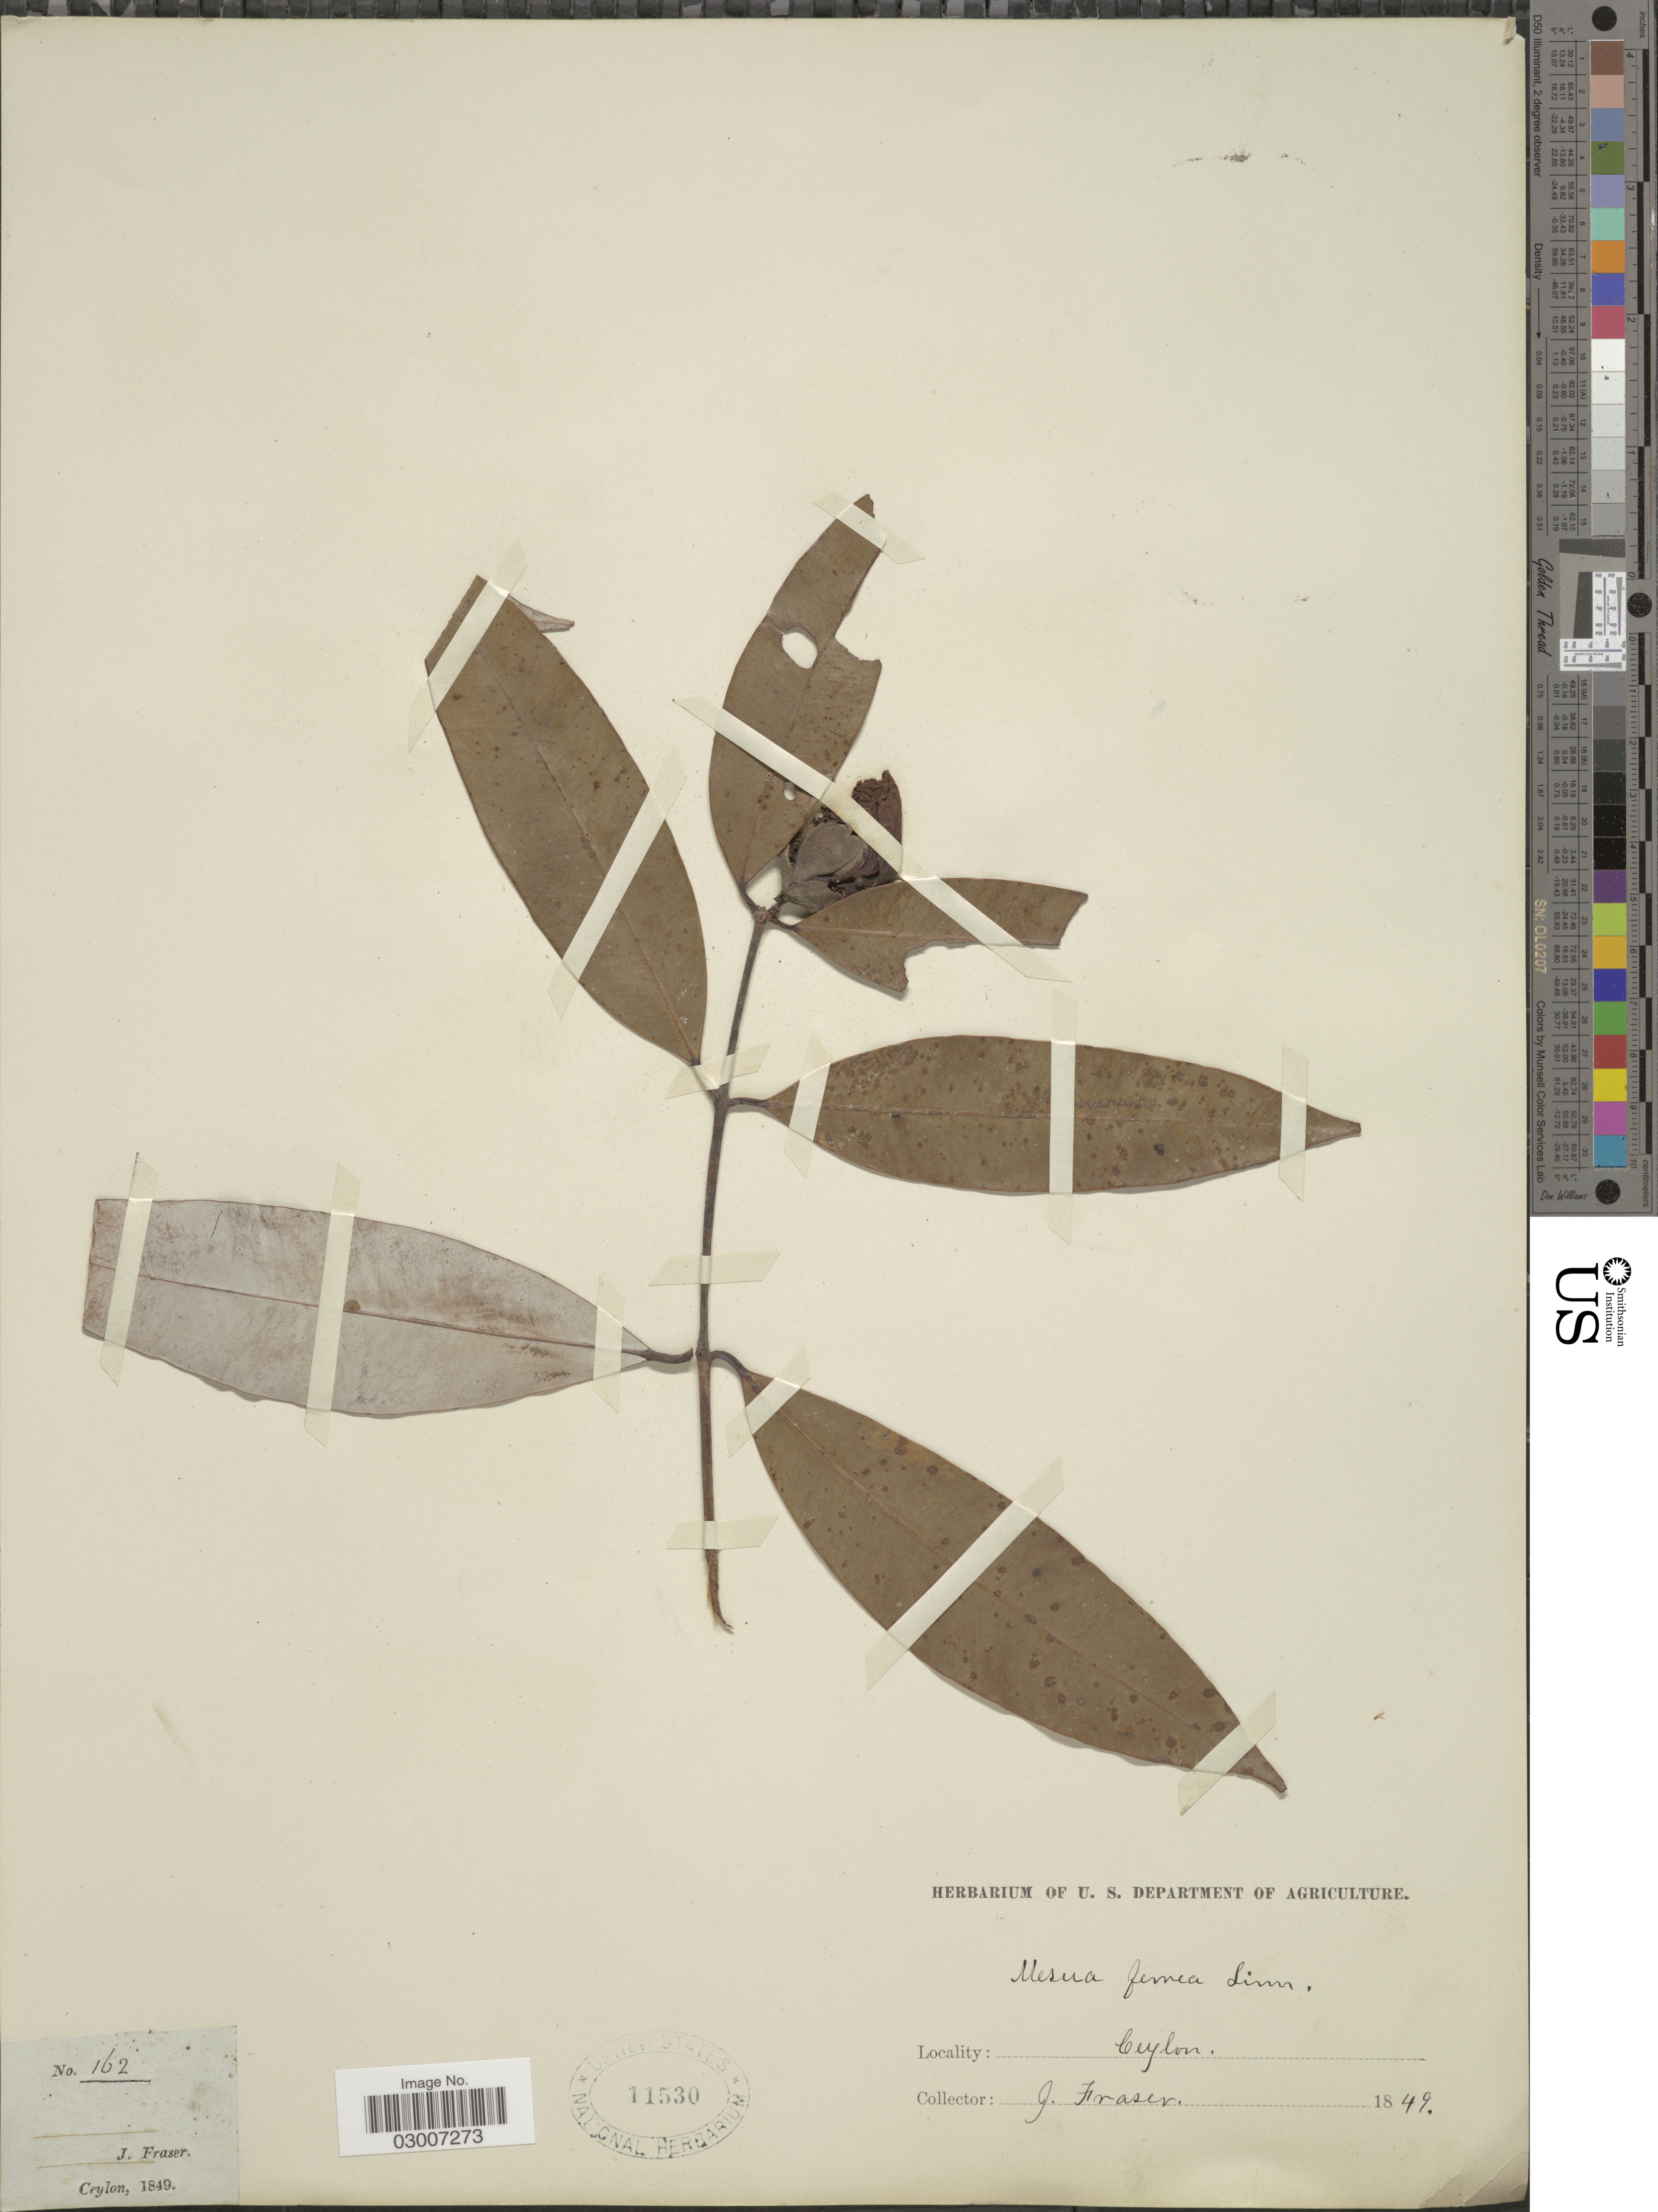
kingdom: Plantae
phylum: Tracheophyta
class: Magnoliopsida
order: Malpighiales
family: Calophyllaceae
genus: Mesua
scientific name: Mesua ferrea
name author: L.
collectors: J. Fraser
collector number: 162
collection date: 1849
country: Sri Lanka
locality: Ceylon.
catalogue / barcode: US 11530